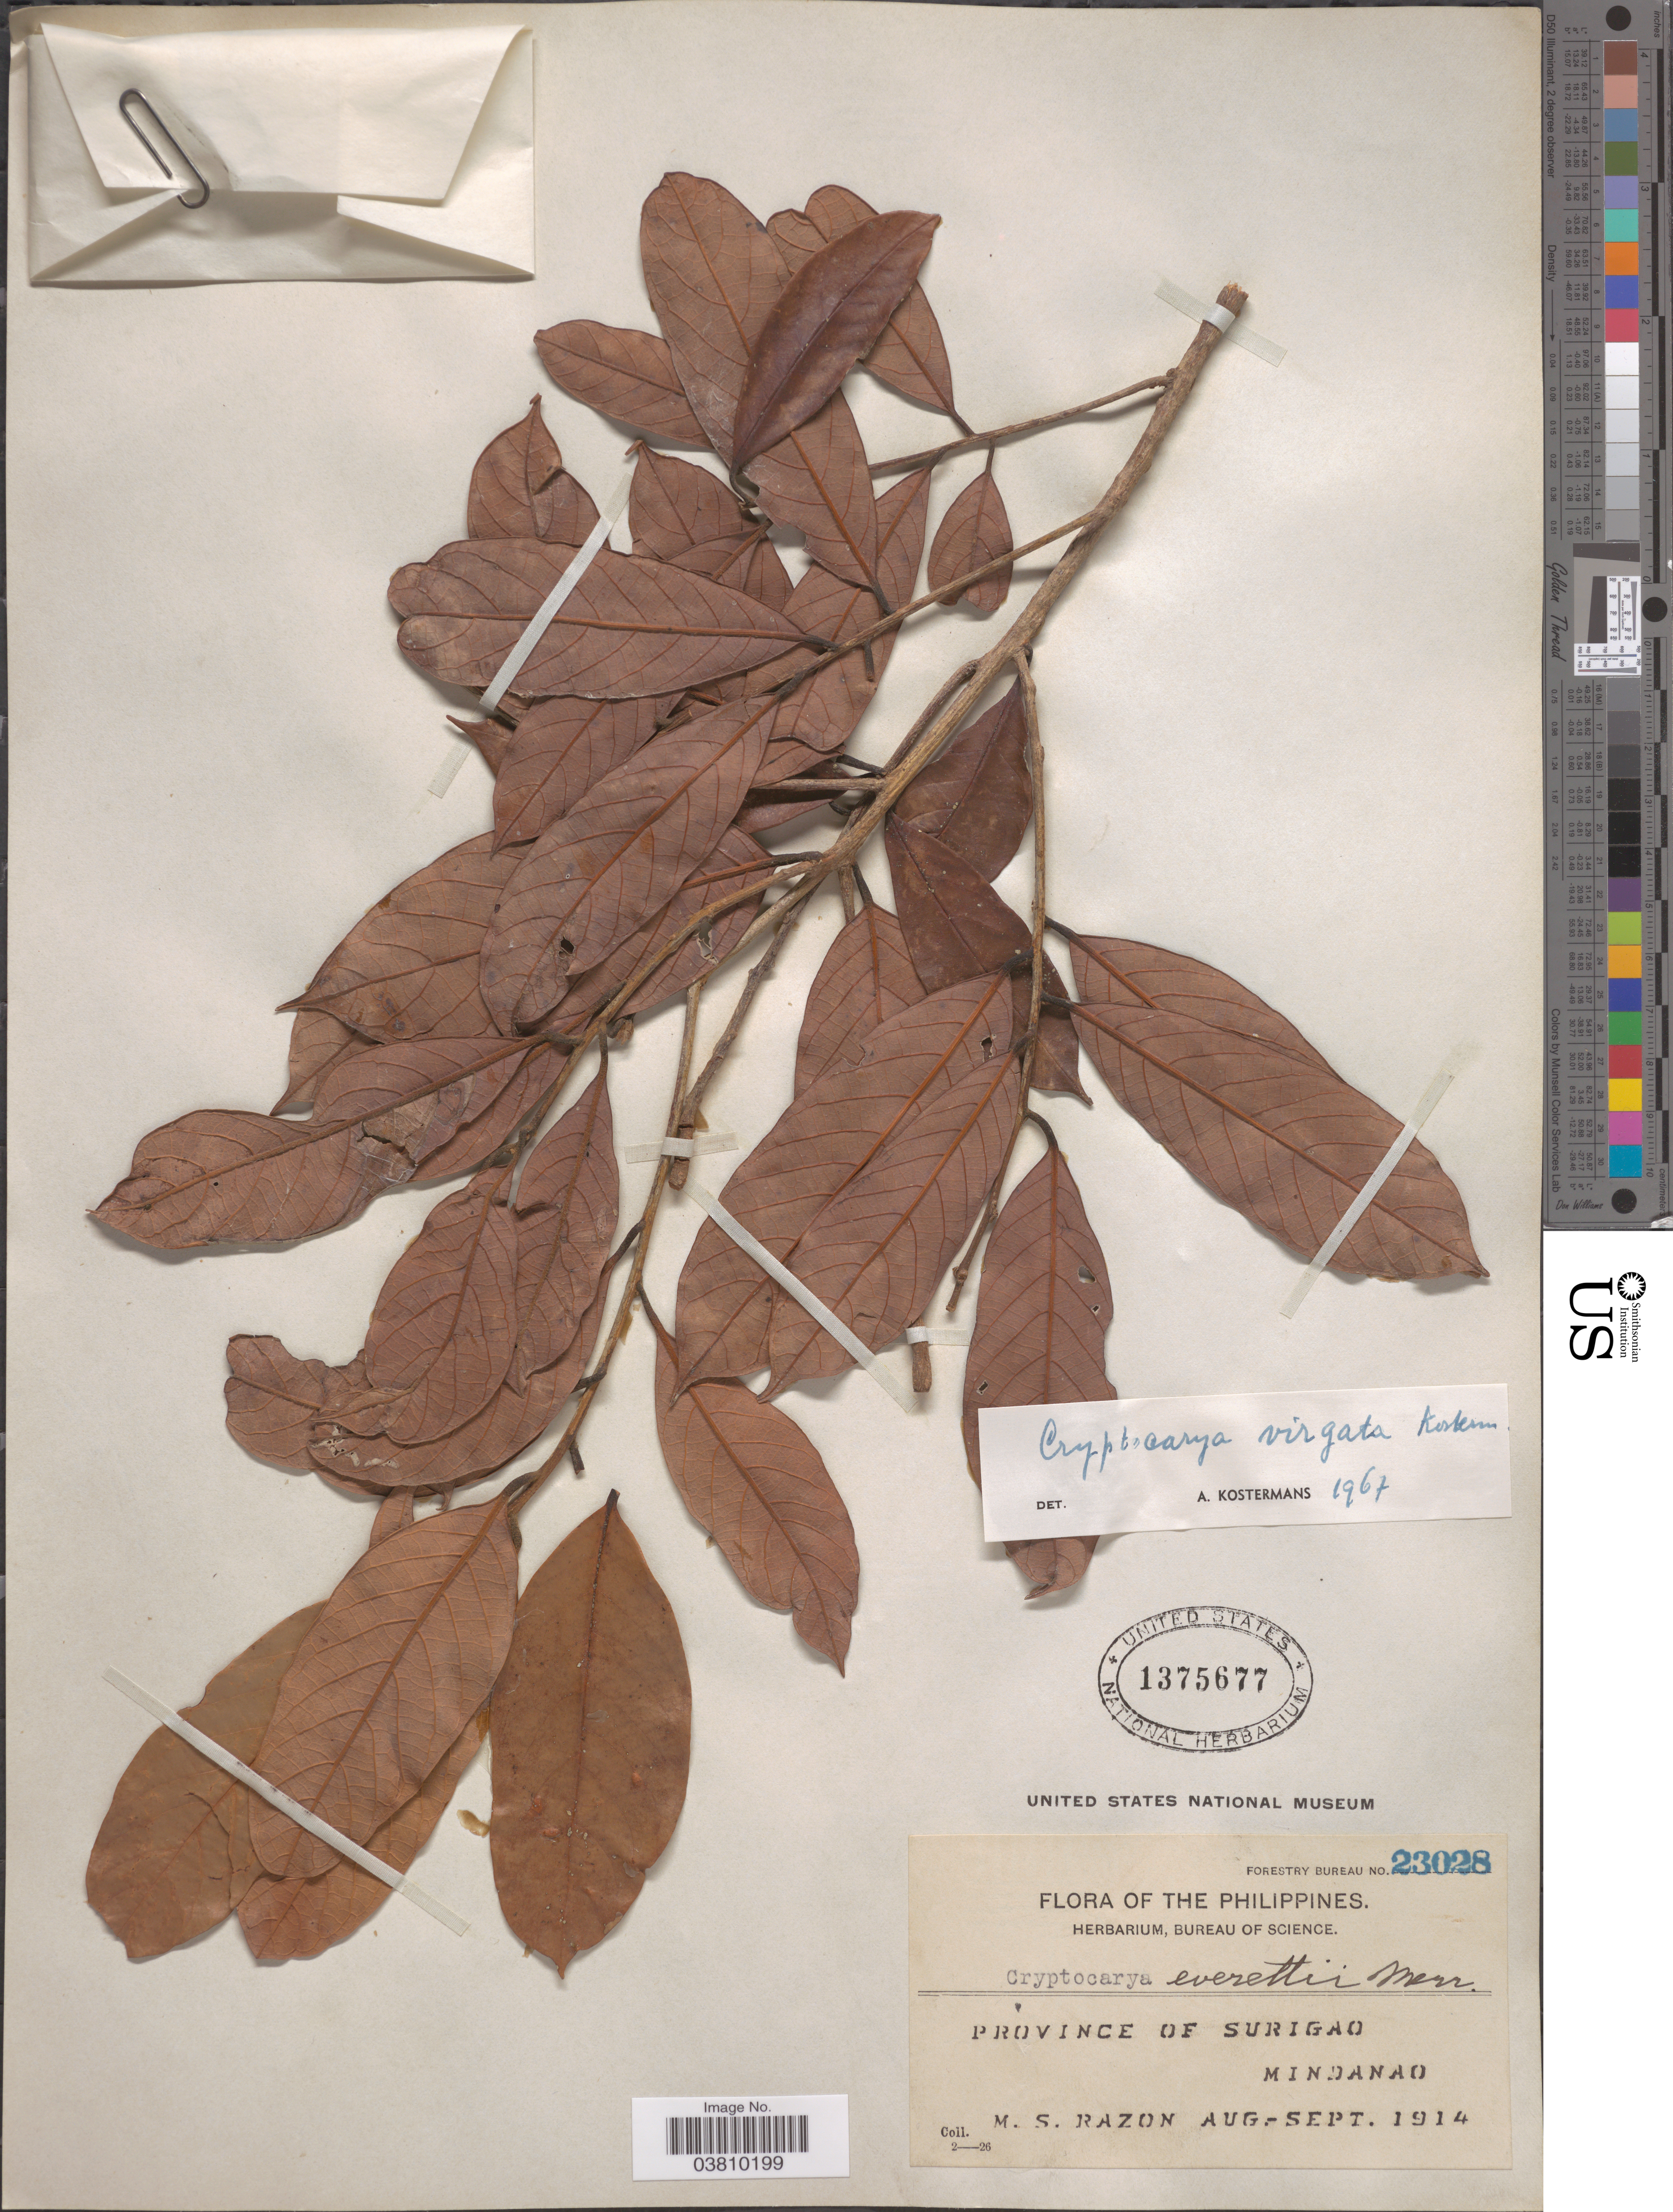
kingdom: Plantae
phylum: Tracheophyta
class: Magnoliopsida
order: Laurales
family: Lauraceae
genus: Cryptocarya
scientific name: Cryptocarya virgata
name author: Kosterm.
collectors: M. Razon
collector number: Forestry Bureau 23028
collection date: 1914-08/1914-09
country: Philippines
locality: Province of Surigao, Mindanao.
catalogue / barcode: US 1375677